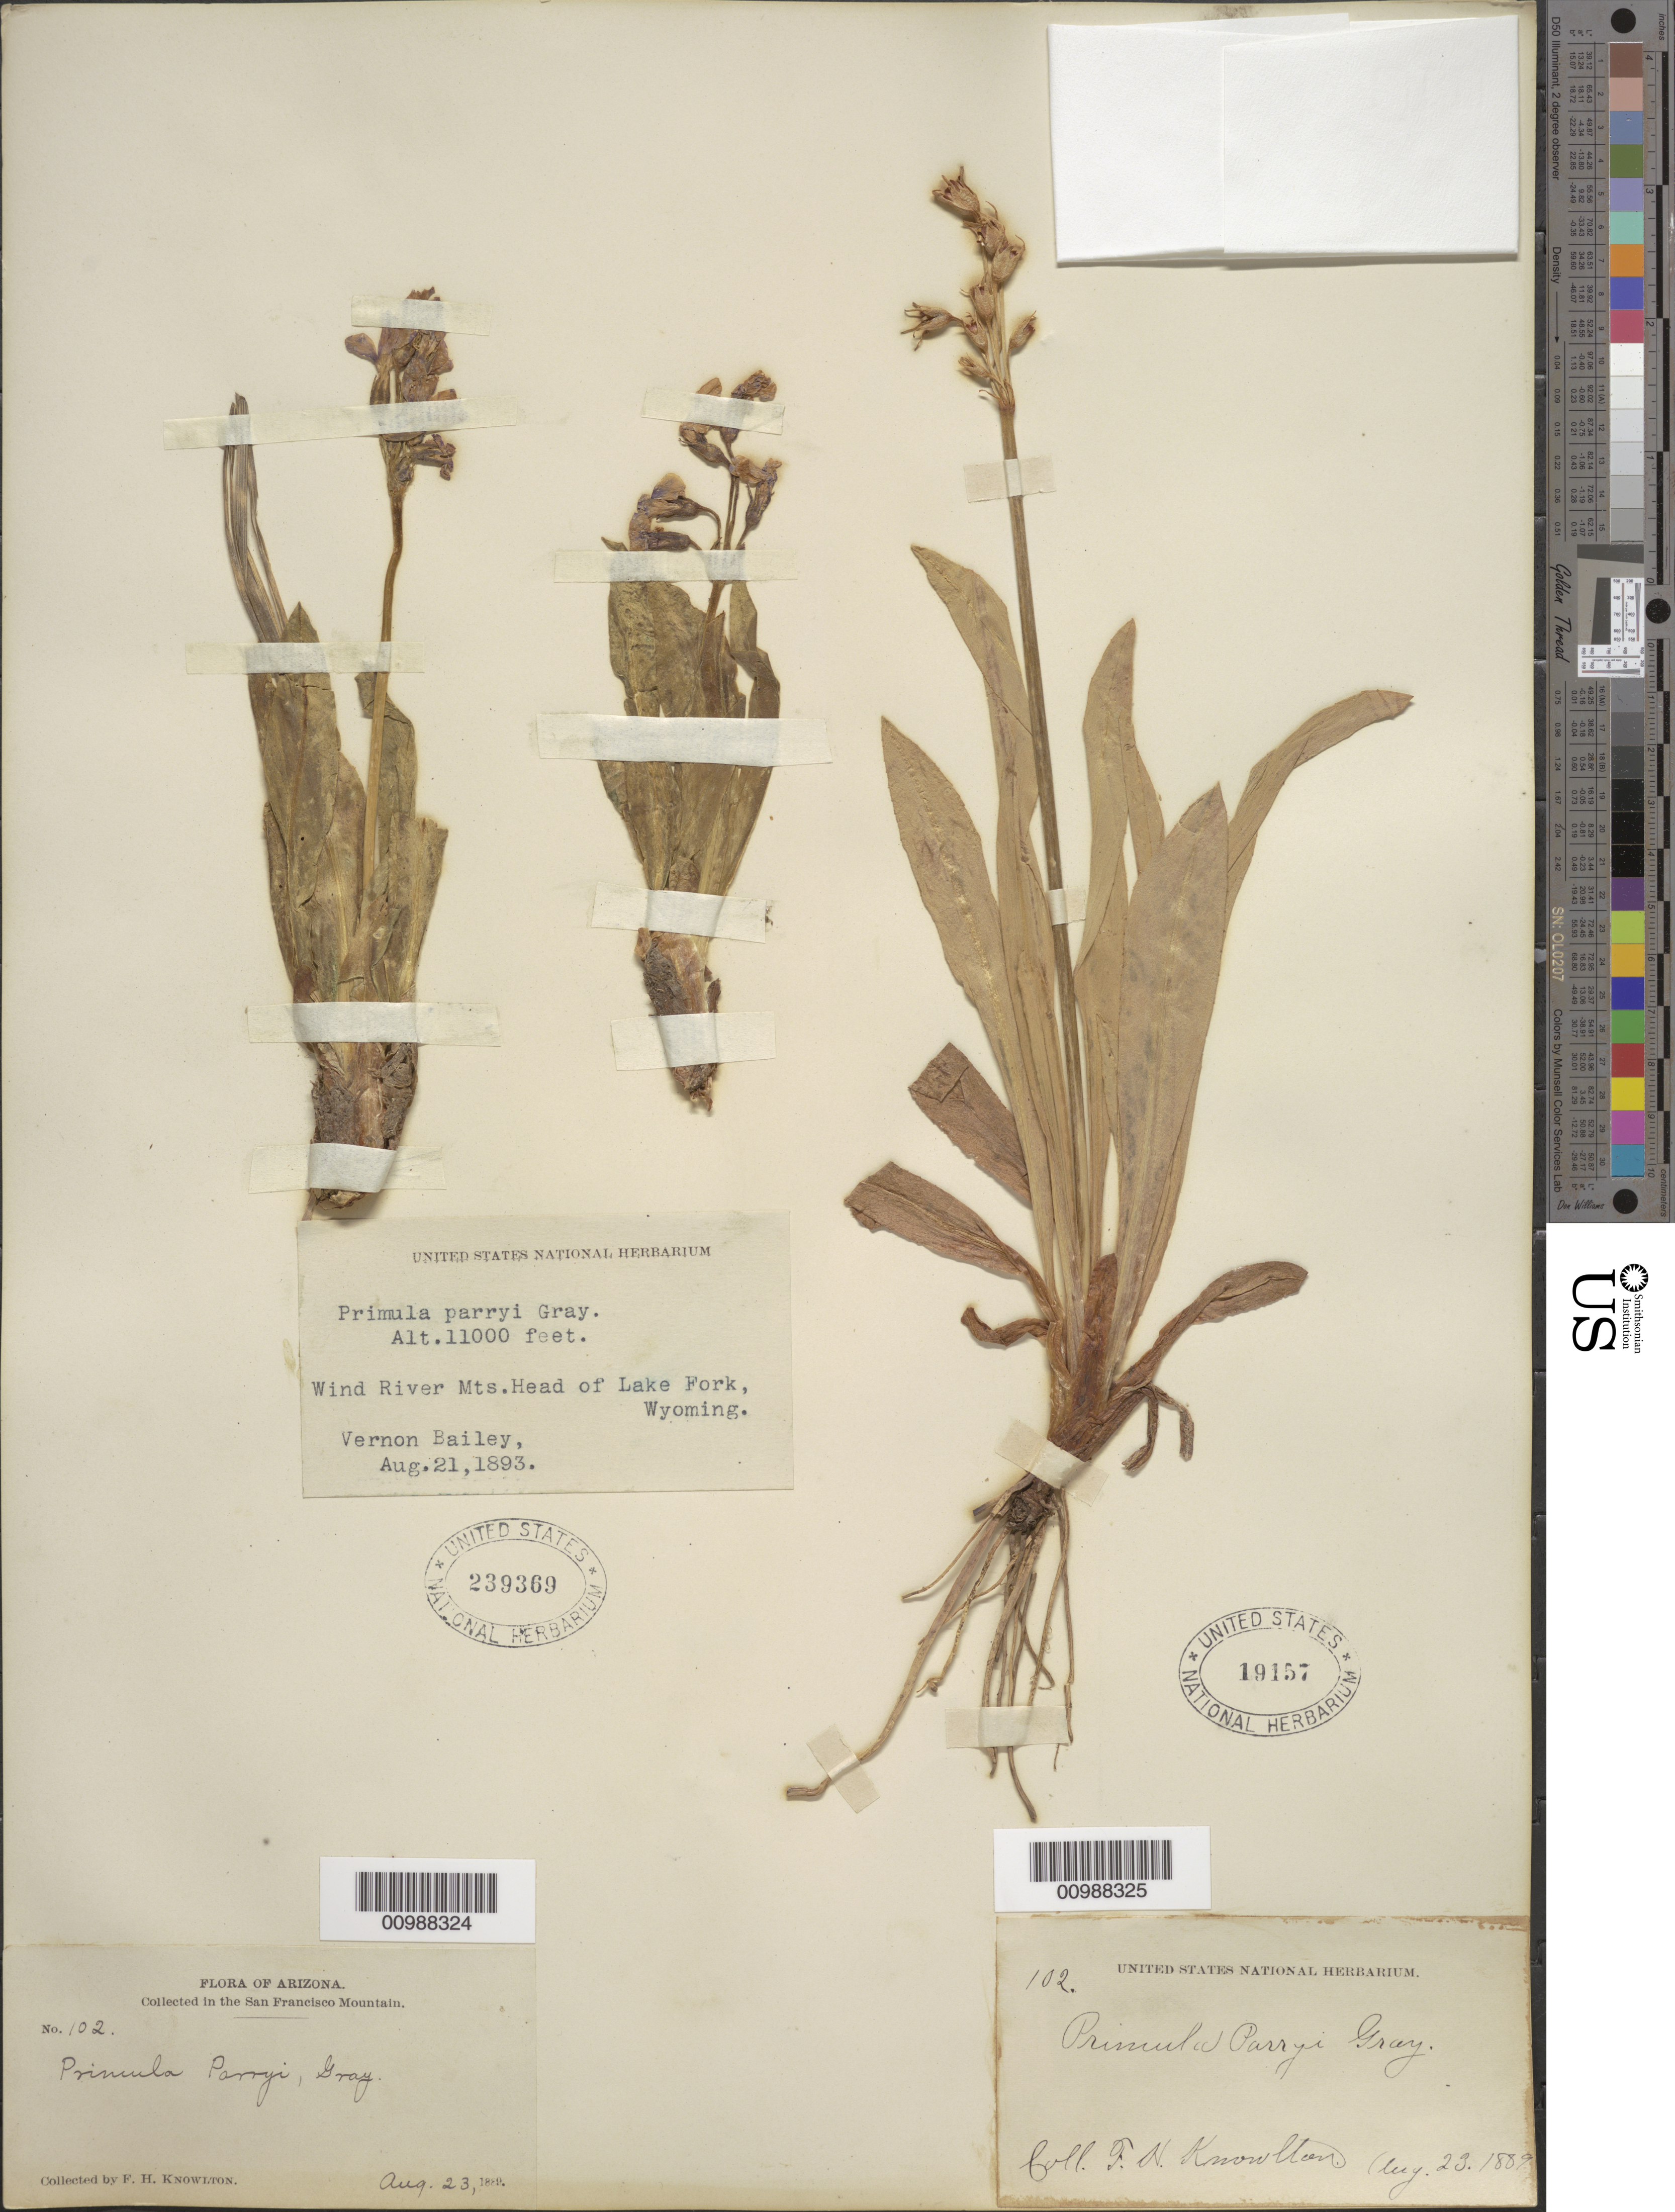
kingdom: Plantae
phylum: Tracheophyta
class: Magnoliopsida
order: Ericales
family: Primulaceae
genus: Primula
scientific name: Primula parryi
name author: A. Gray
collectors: F. H. Knowlton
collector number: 102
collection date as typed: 23 Aug 1889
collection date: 1889-08-23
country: United States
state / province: Arizona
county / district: Coconino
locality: San Francisco Mountains.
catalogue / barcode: US 19157